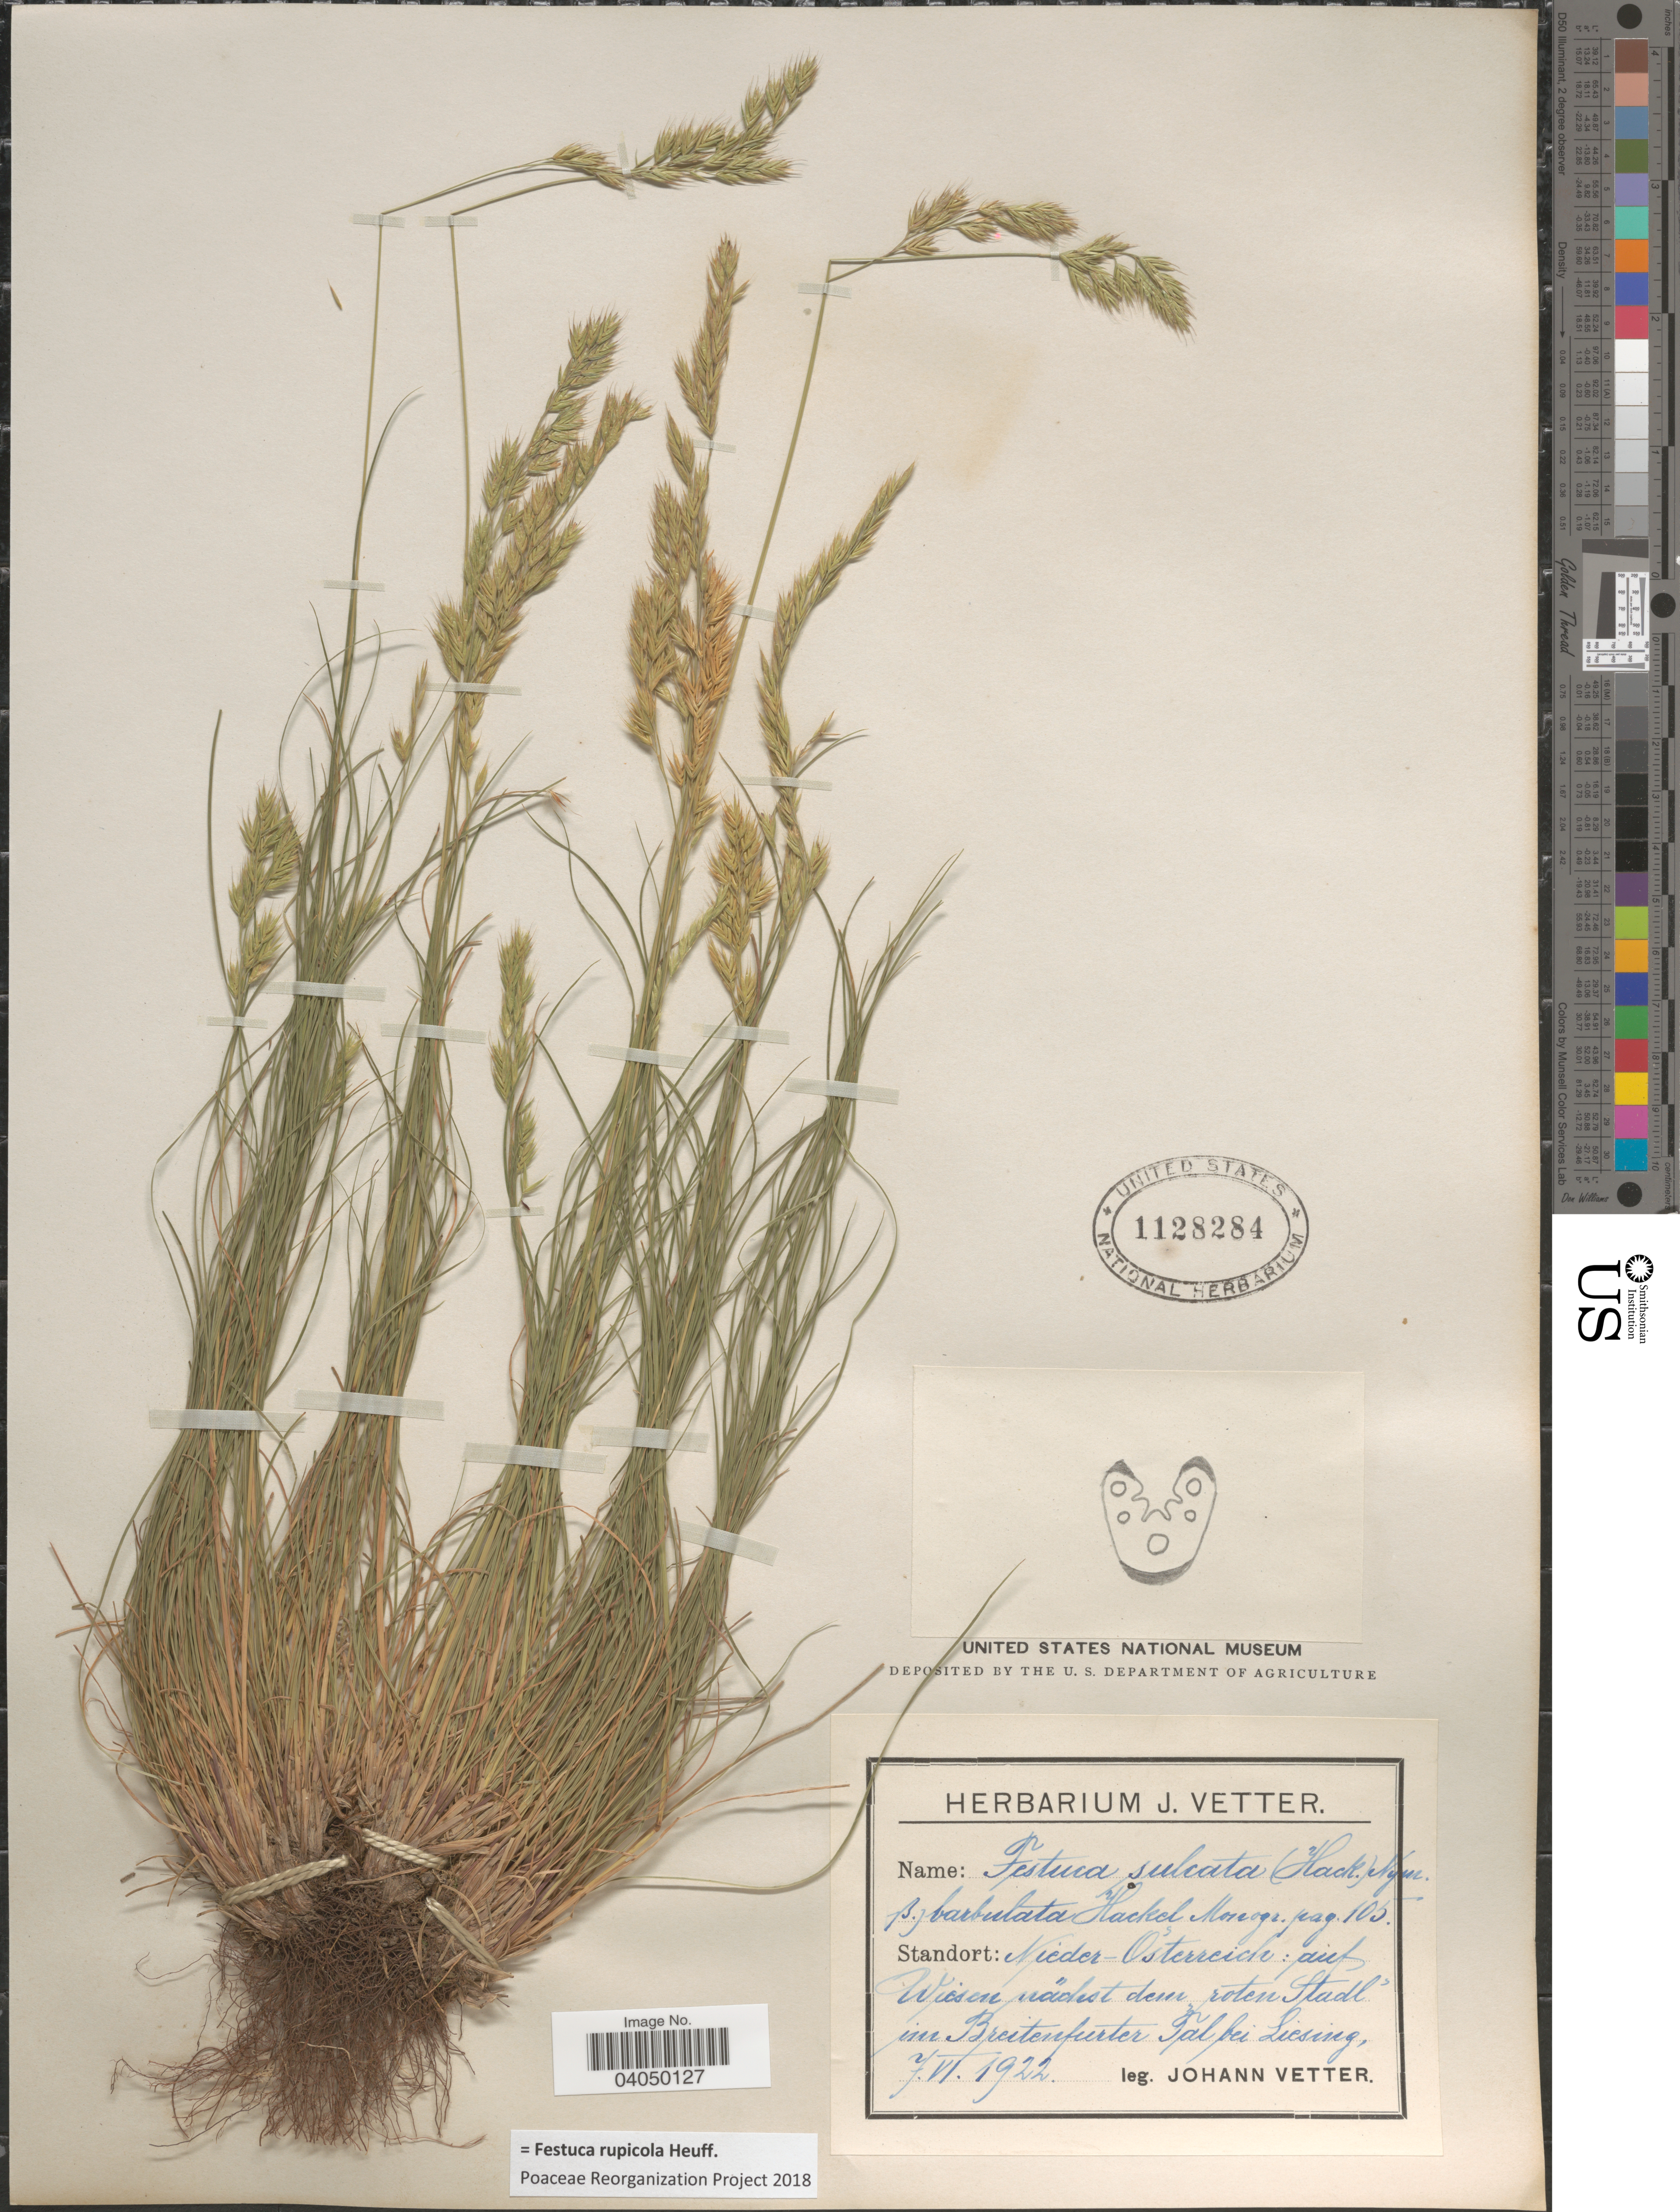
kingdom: Plantae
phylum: Tracheophyta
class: Liliopsida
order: Poales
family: Poaceae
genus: Festuca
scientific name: Festuca rupicola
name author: Heuff.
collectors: J. Vetter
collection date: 1922-06-07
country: Austria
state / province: Niederosterreich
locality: Auf Wiesen nächst dem roten Stadl im Breitenfurter Tal bei Liesing.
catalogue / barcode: US 1128284